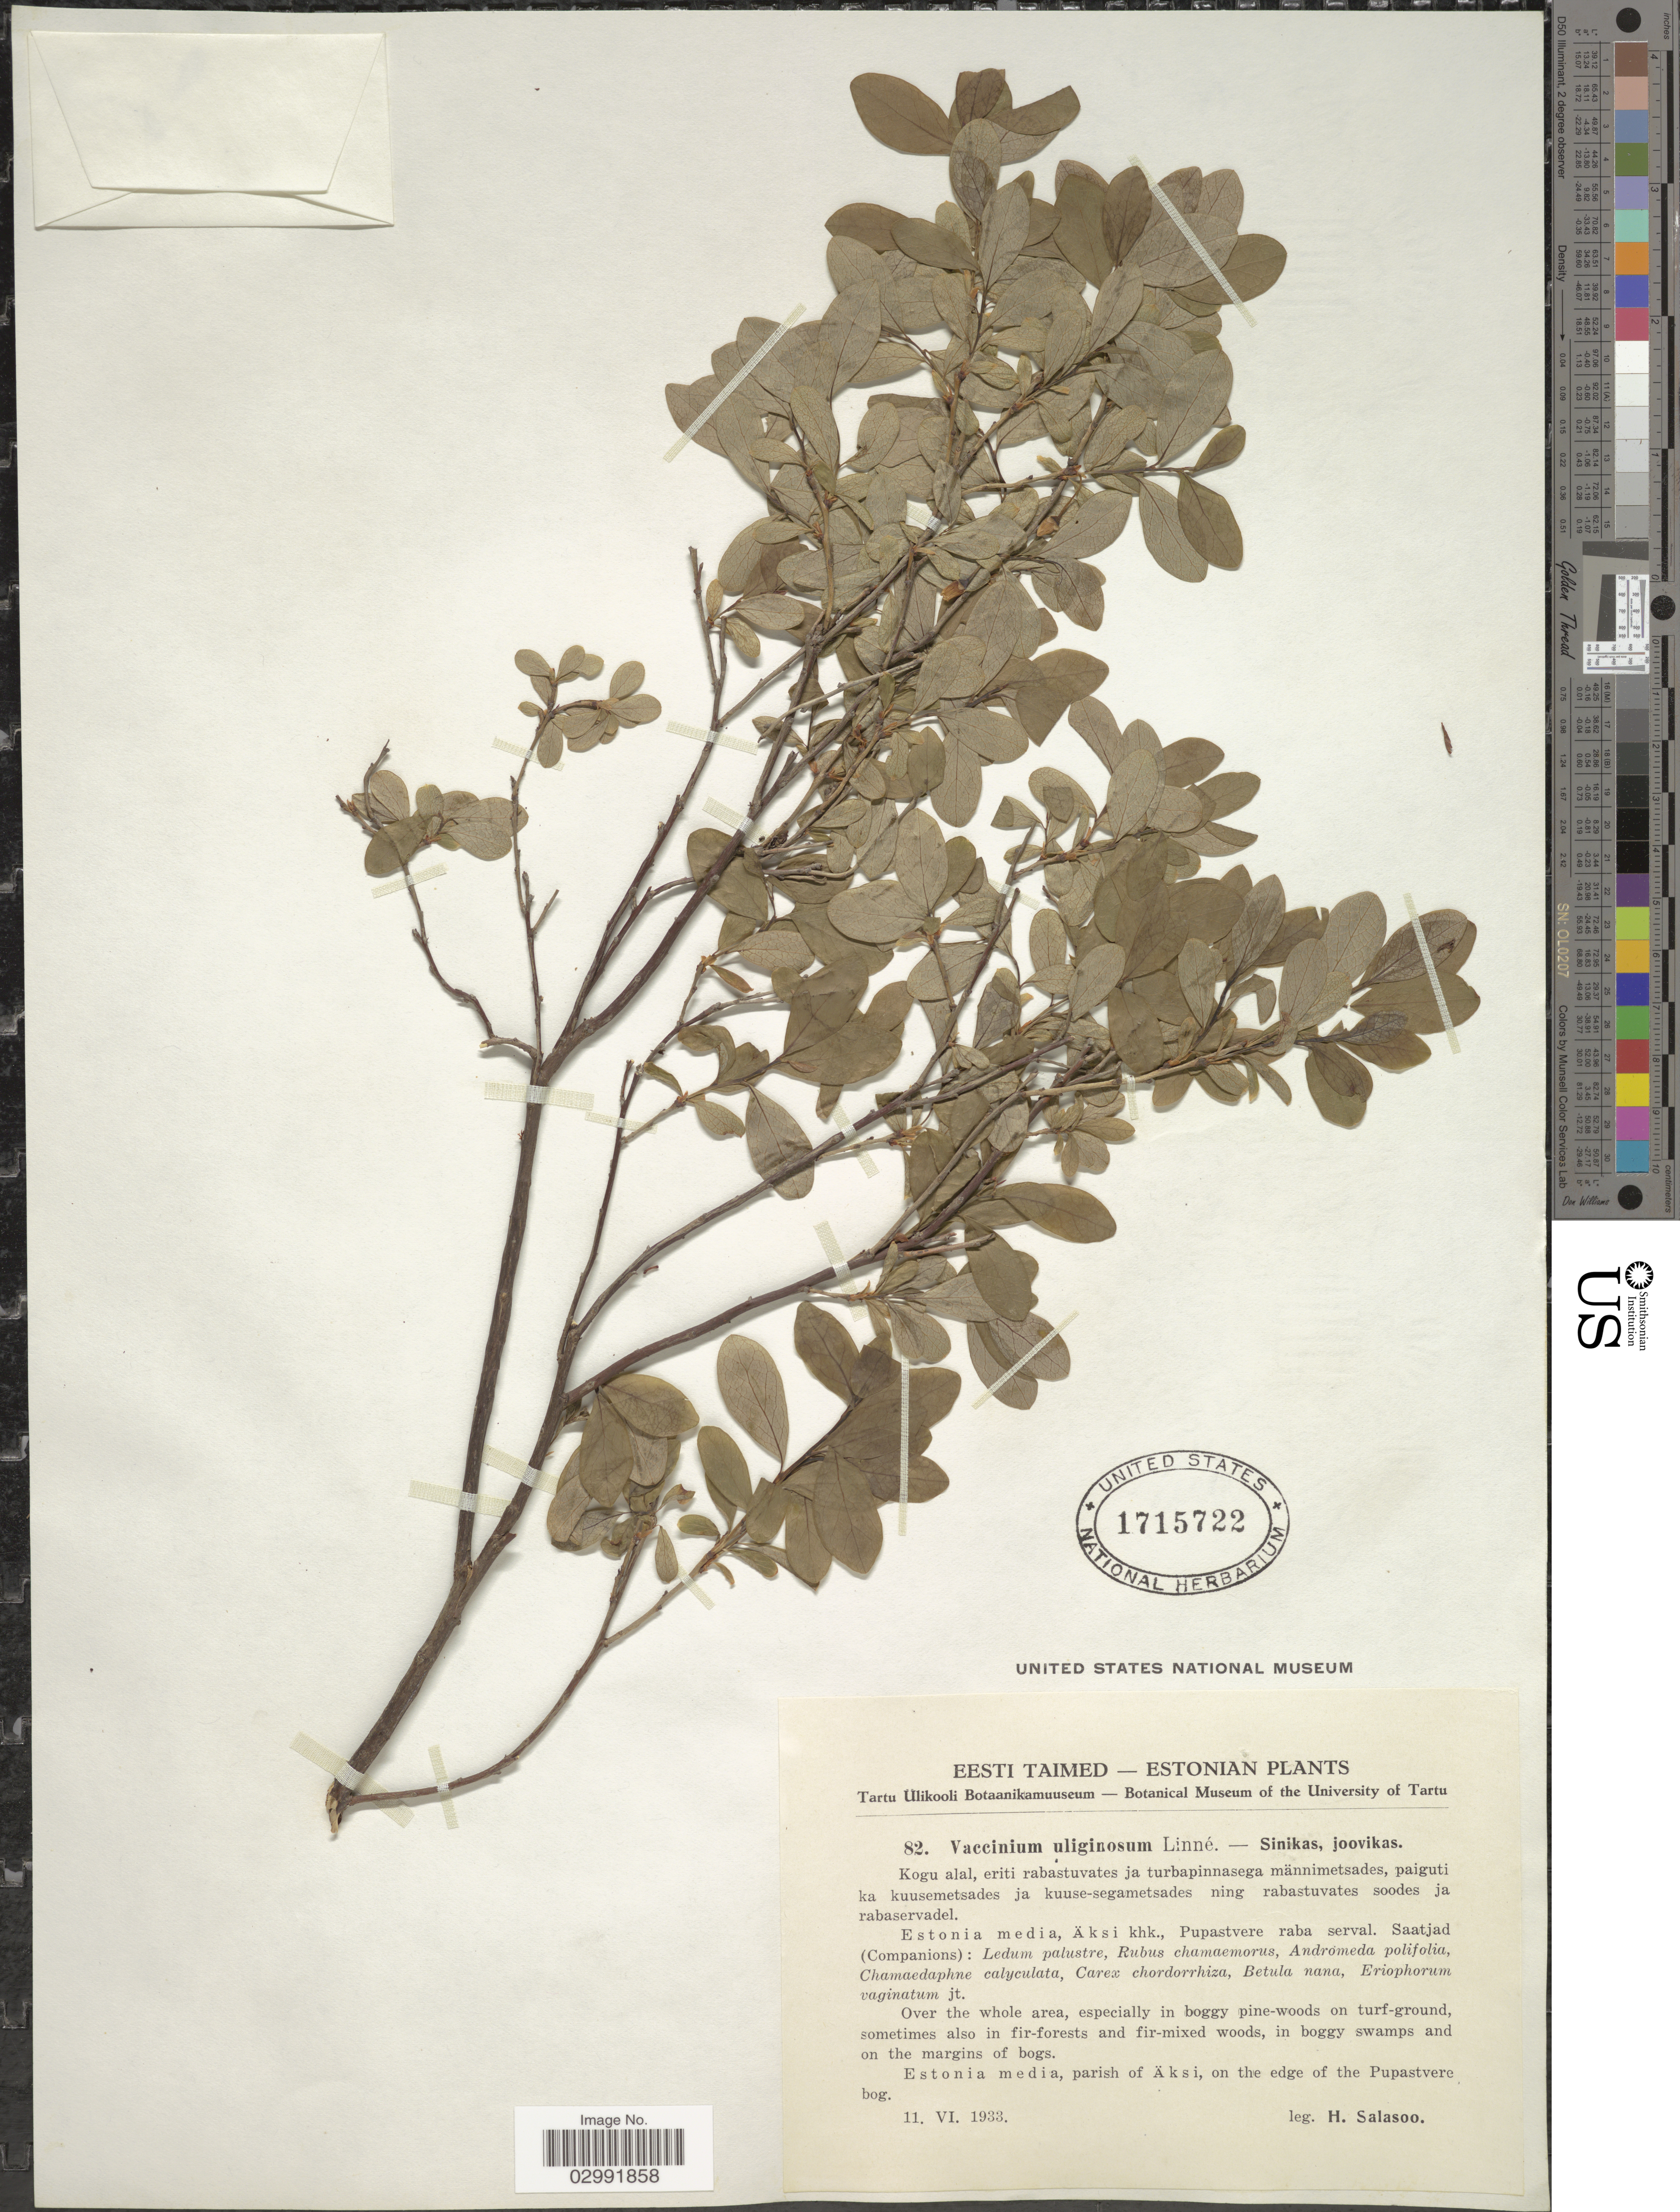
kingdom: Plantae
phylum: Tracheophyta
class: Magnoliopsida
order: Ericales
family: Ericaceae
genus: Vaccinium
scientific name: Vaccinium uliginosum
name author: L.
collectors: H. Salasoo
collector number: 82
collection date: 1933-06-11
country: Estonia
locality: Estonia media, parish of Äksi, on the edge of the Pupastvere bog.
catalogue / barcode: US 1715722